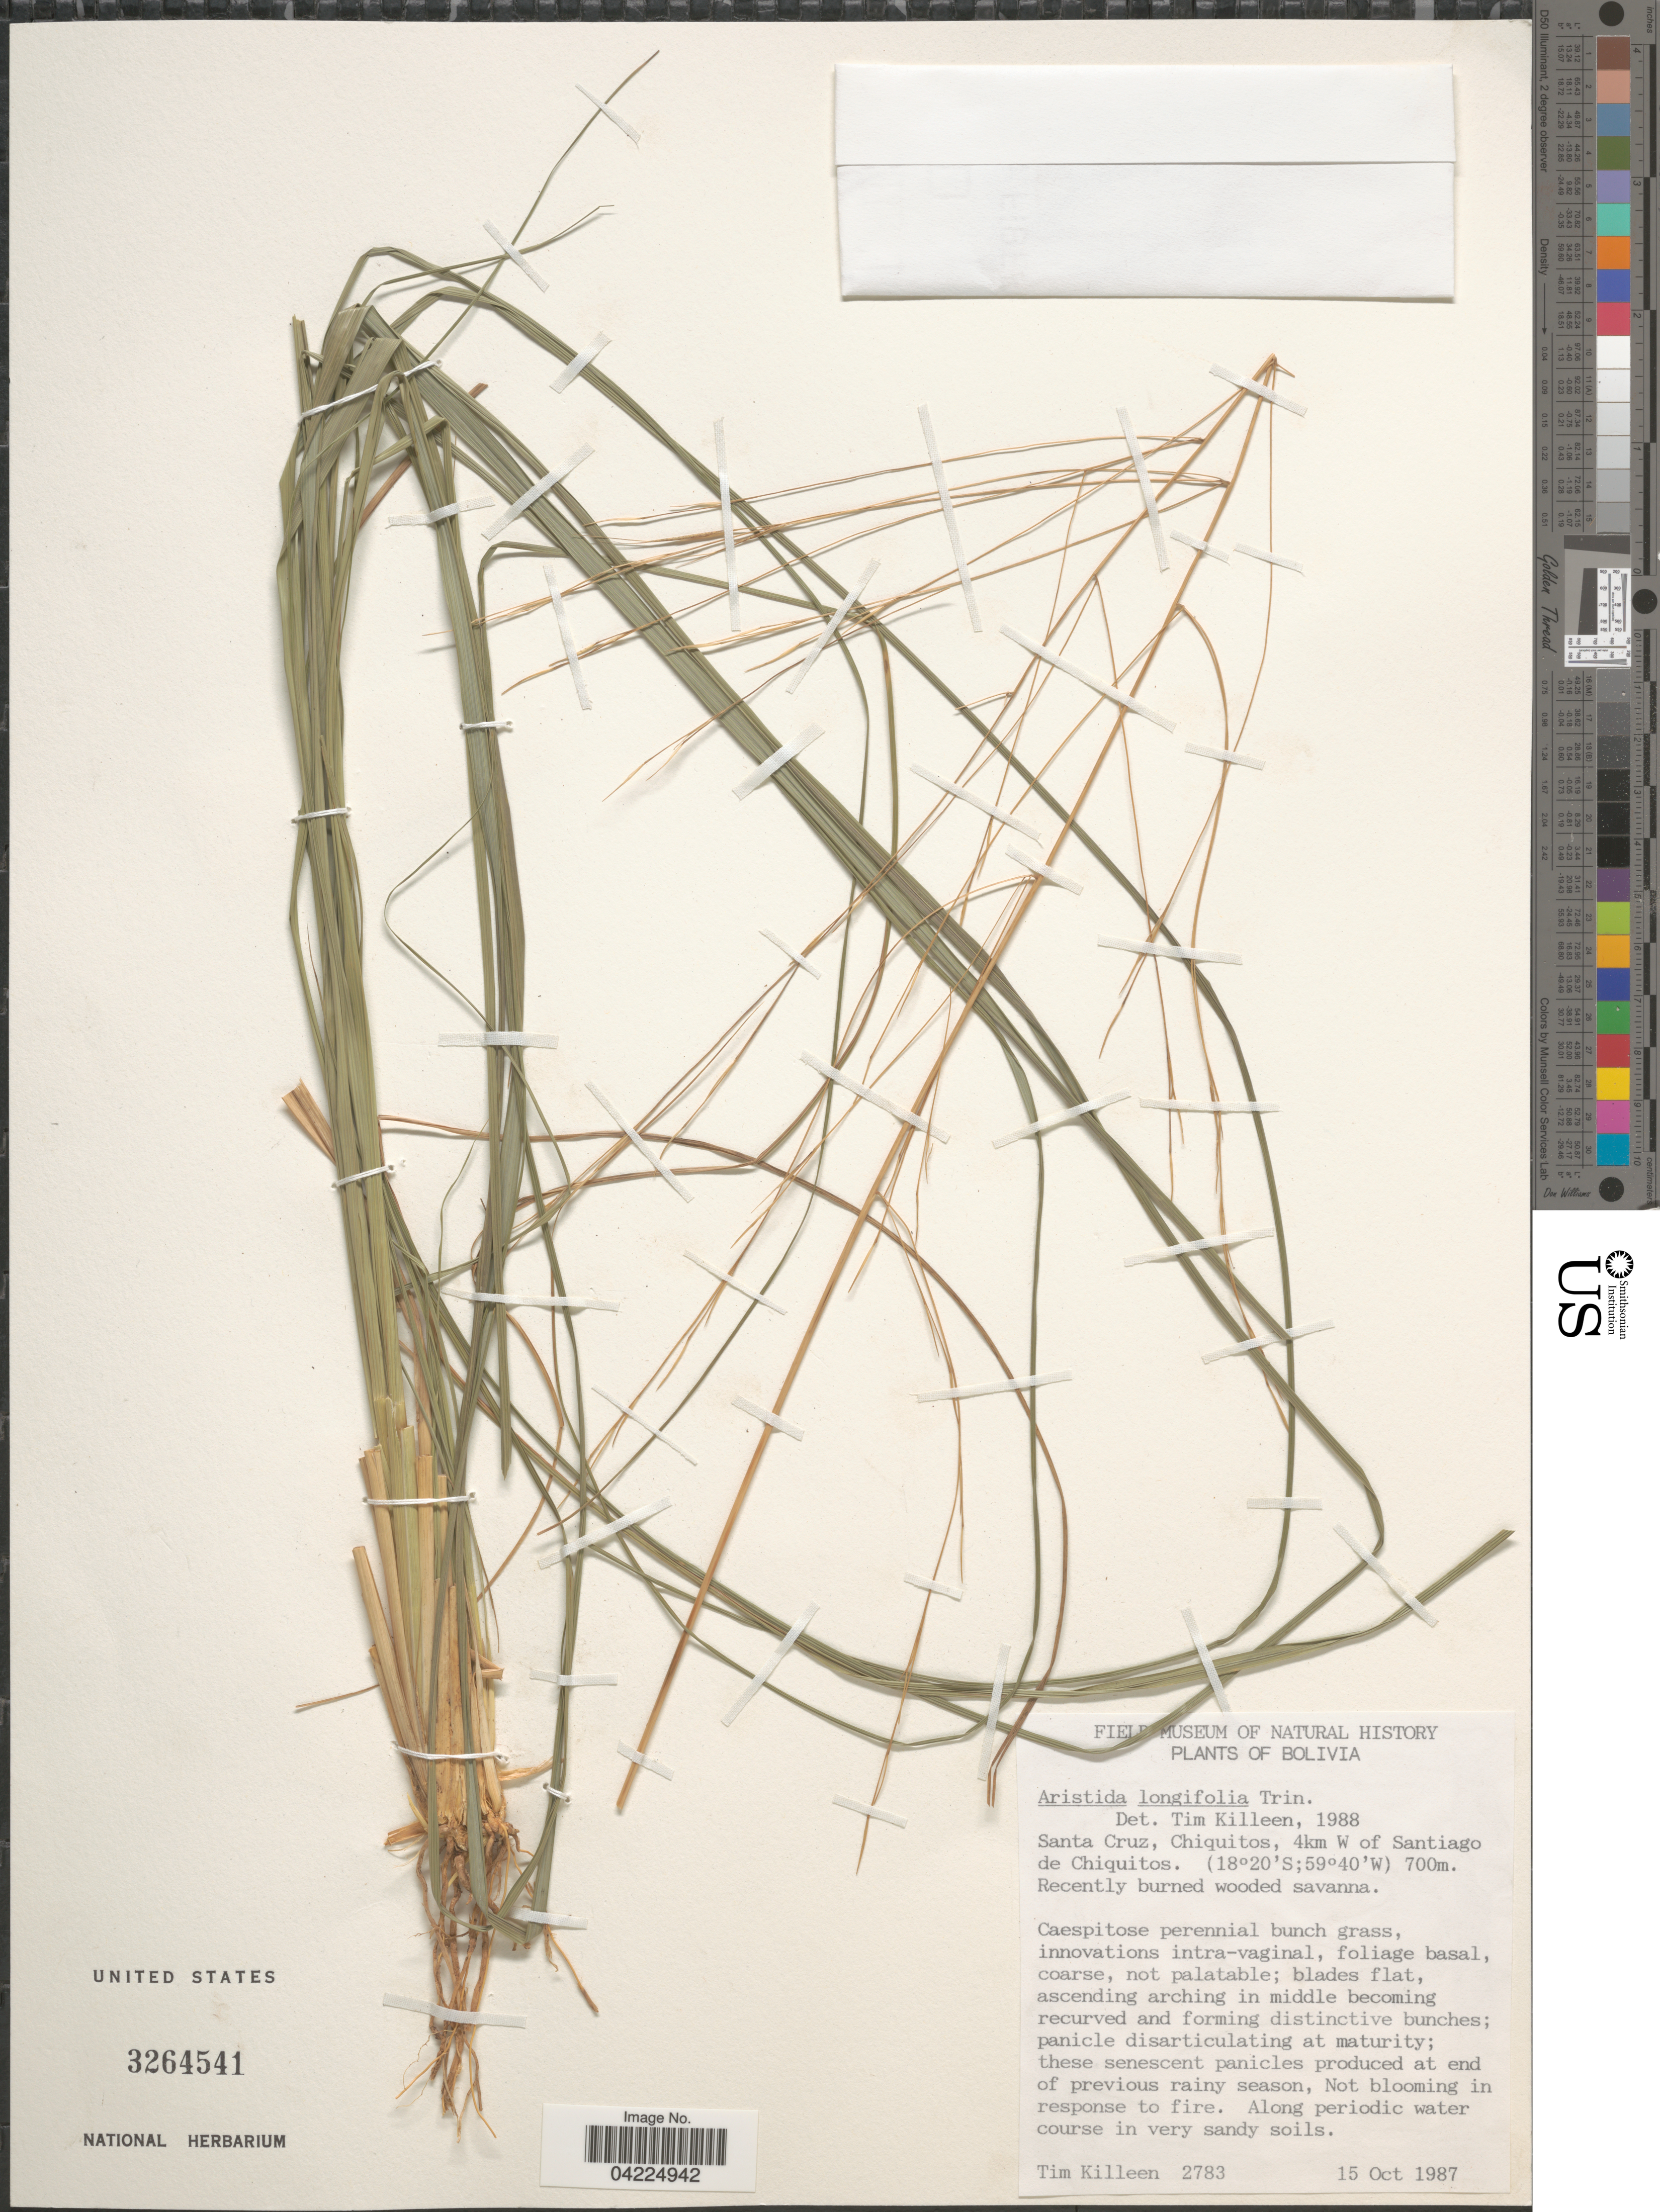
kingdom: Plantae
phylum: Tracheophyta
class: Liliopsida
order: Poales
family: Poaceae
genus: Aristida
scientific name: Aristida longifolia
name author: Trin.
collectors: T. J. Killeen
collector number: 2783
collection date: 1987-10-15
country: Bolivia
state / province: Santa Cruz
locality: Chiquitos, 4km W of Santiago de Chiquitos.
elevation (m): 700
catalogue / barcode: US 3264541